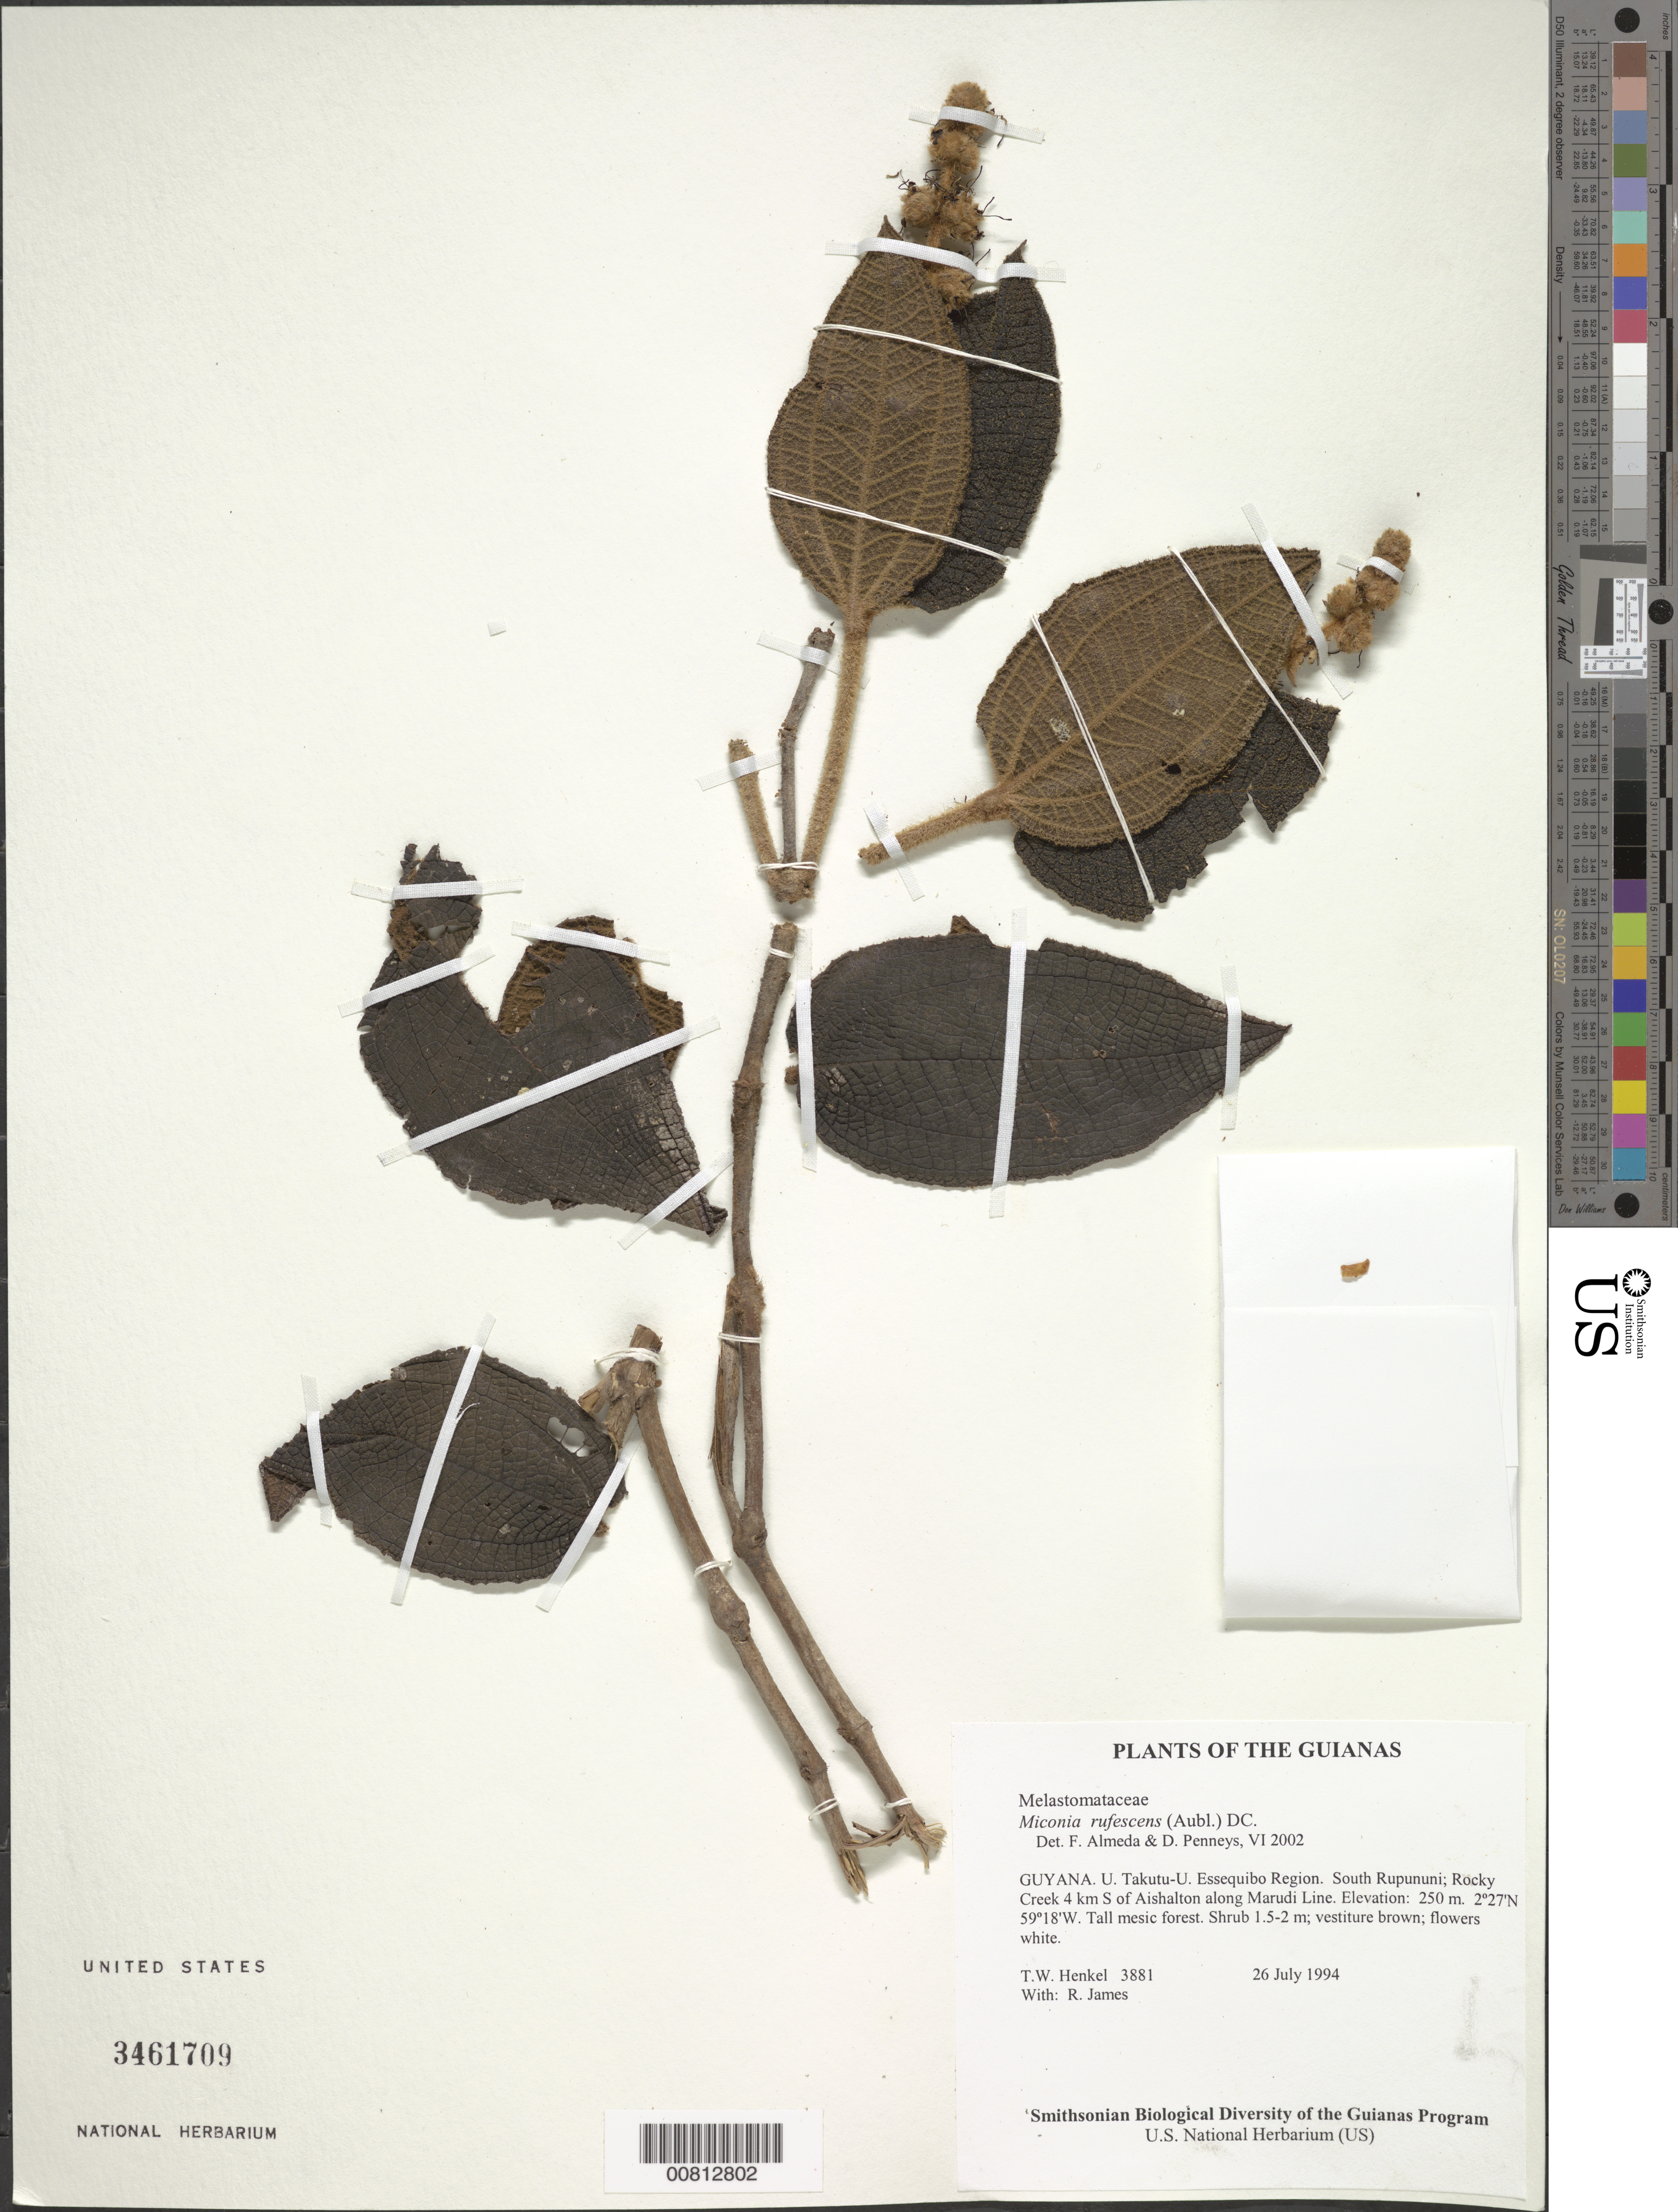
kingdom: Plantae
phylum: Tracheophyta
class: Magnoliopsida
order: Myrtales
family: Melastomataceae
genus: Miconia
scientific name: Miconia rufescens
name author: (Aubl.) DC.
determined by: Almeda, F.; Penneys, D. S.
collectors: T. Henkel & R. James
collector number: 3881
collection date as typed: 26 July 1994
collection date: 1994-07-26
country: Guyana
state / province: U. Takutu-U. Essequibo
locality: South Rupununi; Rocky Creek 4 km S of Aishalton along Marudi Line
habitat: Tall mesic forest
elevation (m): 250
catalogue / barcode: US 3461709